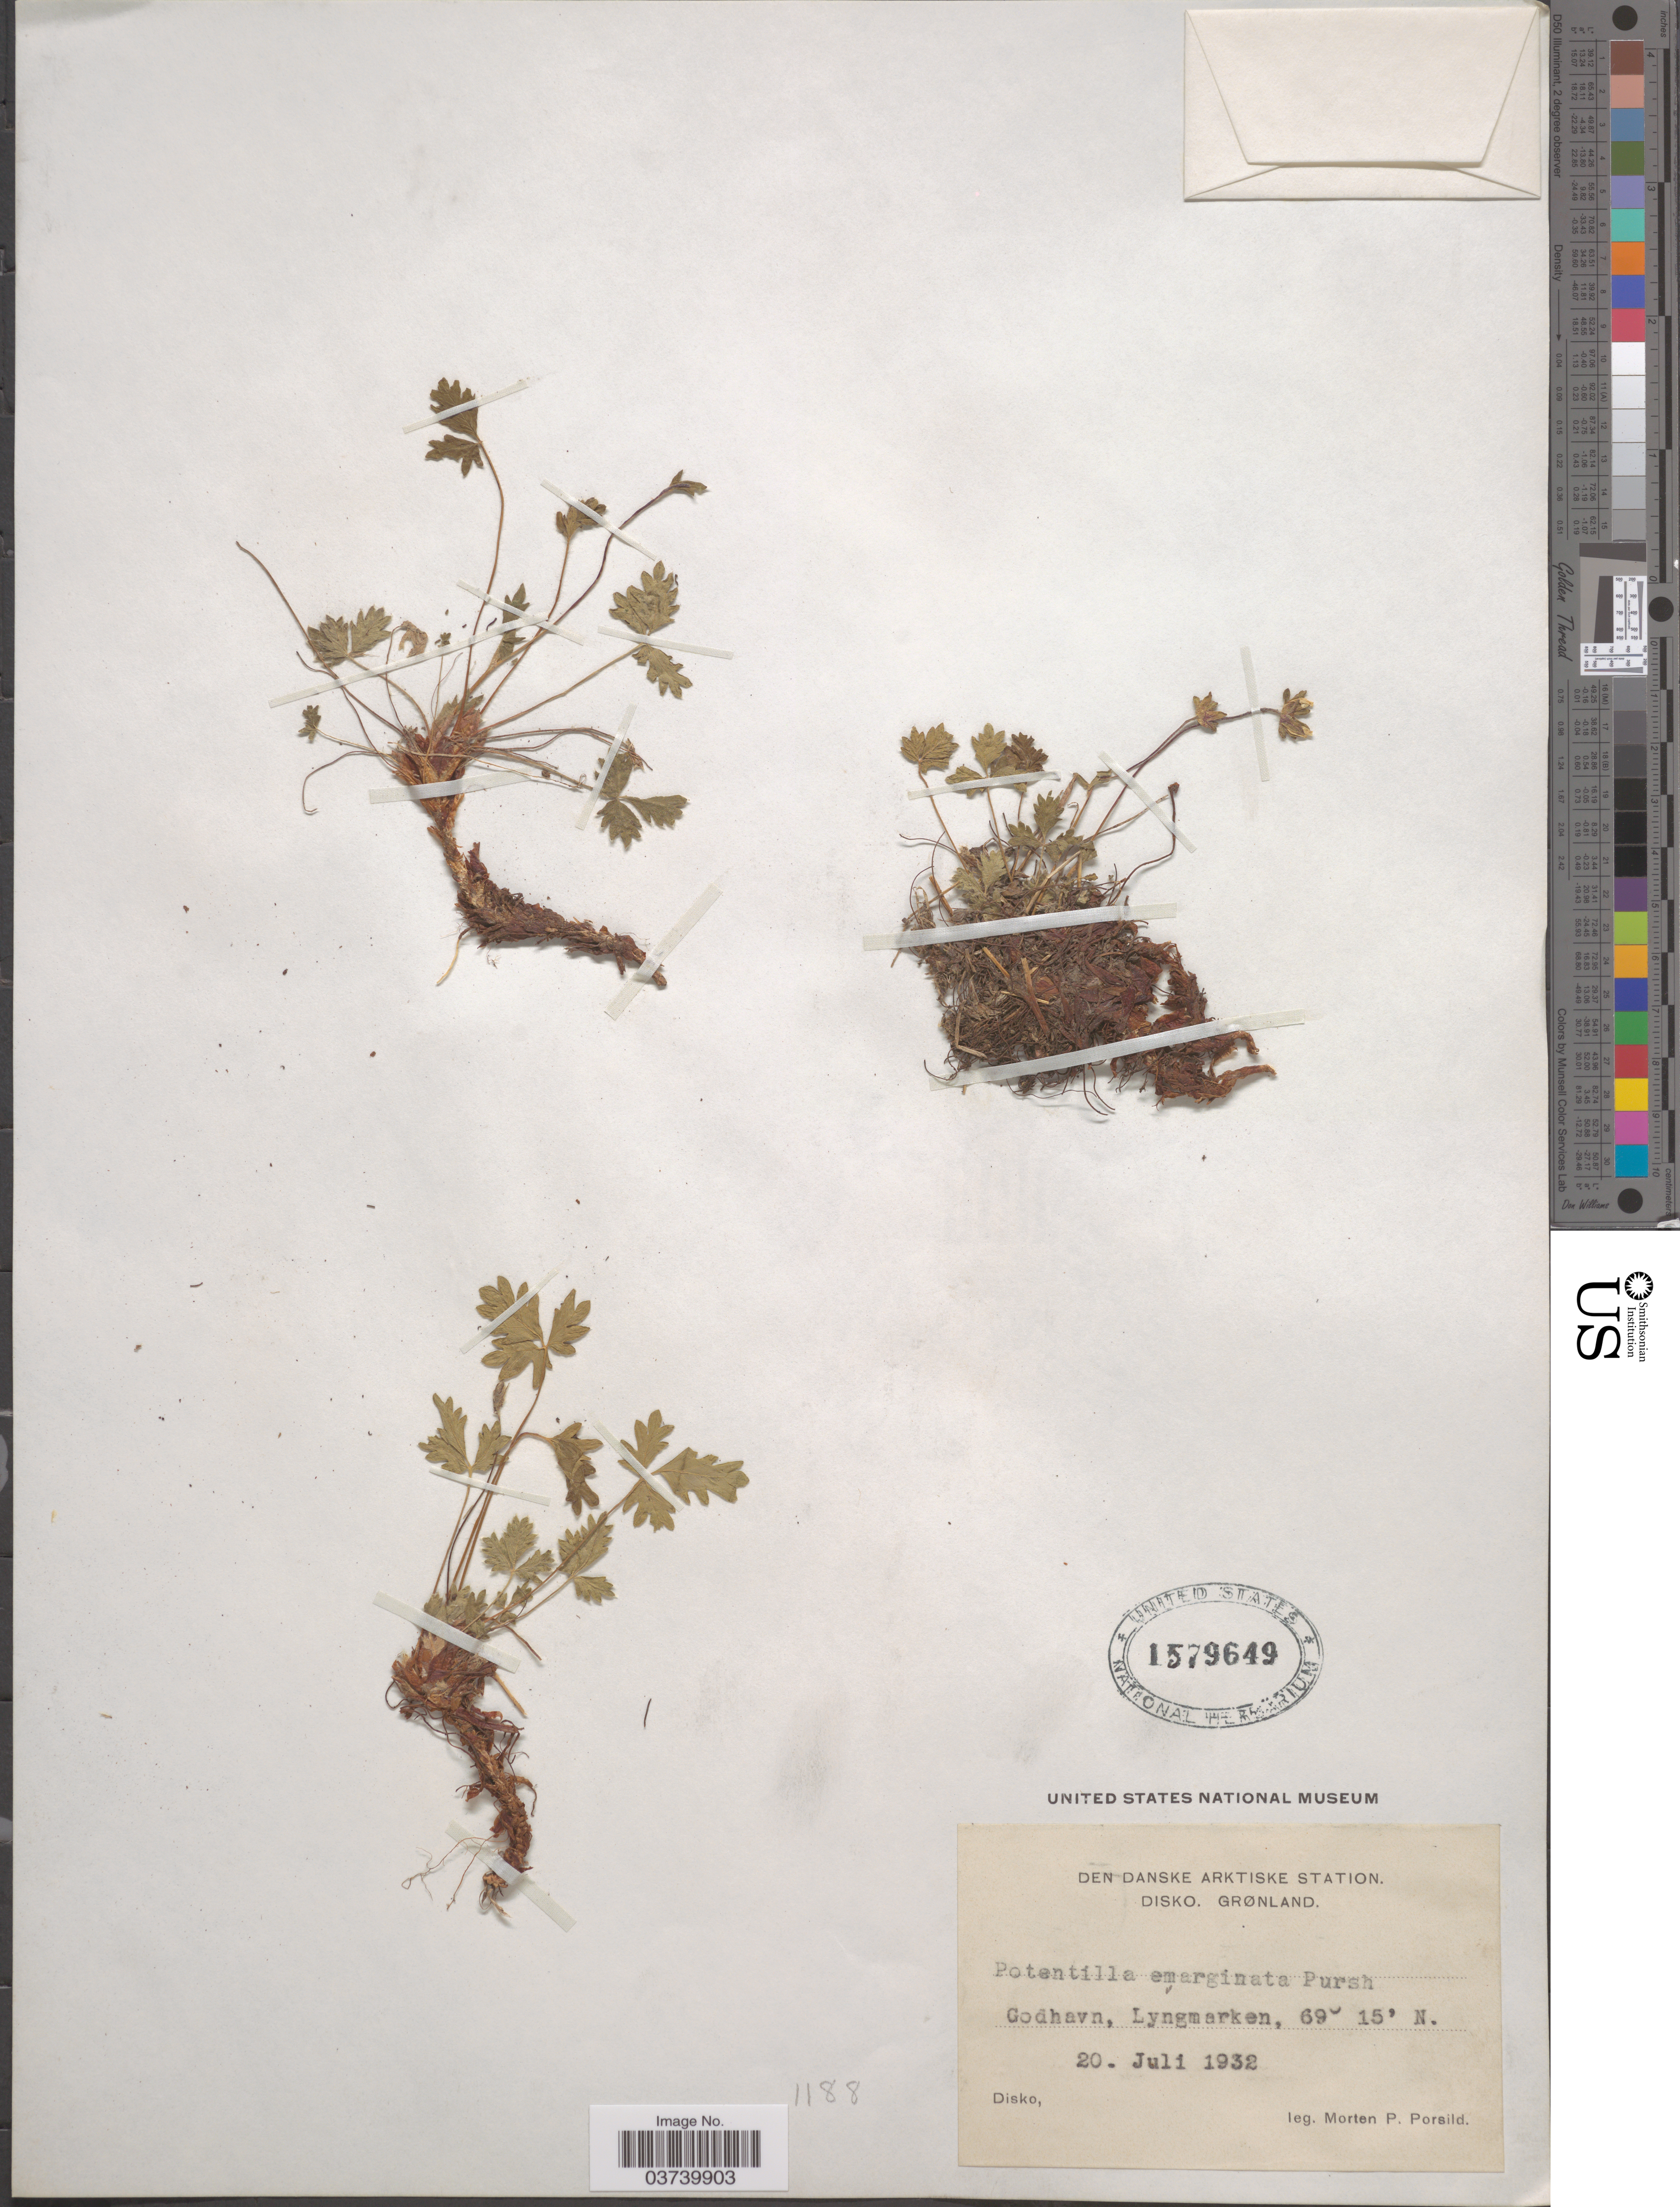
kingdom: Plantae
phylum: Tracheophyta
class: Magnoliopsida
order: Rosales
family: Rosaceae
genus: Potentilla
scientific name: Potentilla hyparctica subsp. hyparctica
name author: Malte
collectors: M. P. Porsild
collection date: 1932-07-20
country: Greenland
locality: Den Danske Arktiske Station. Disko Grønland. Godhavn, Lyngmarken.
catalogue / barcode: US 1579649